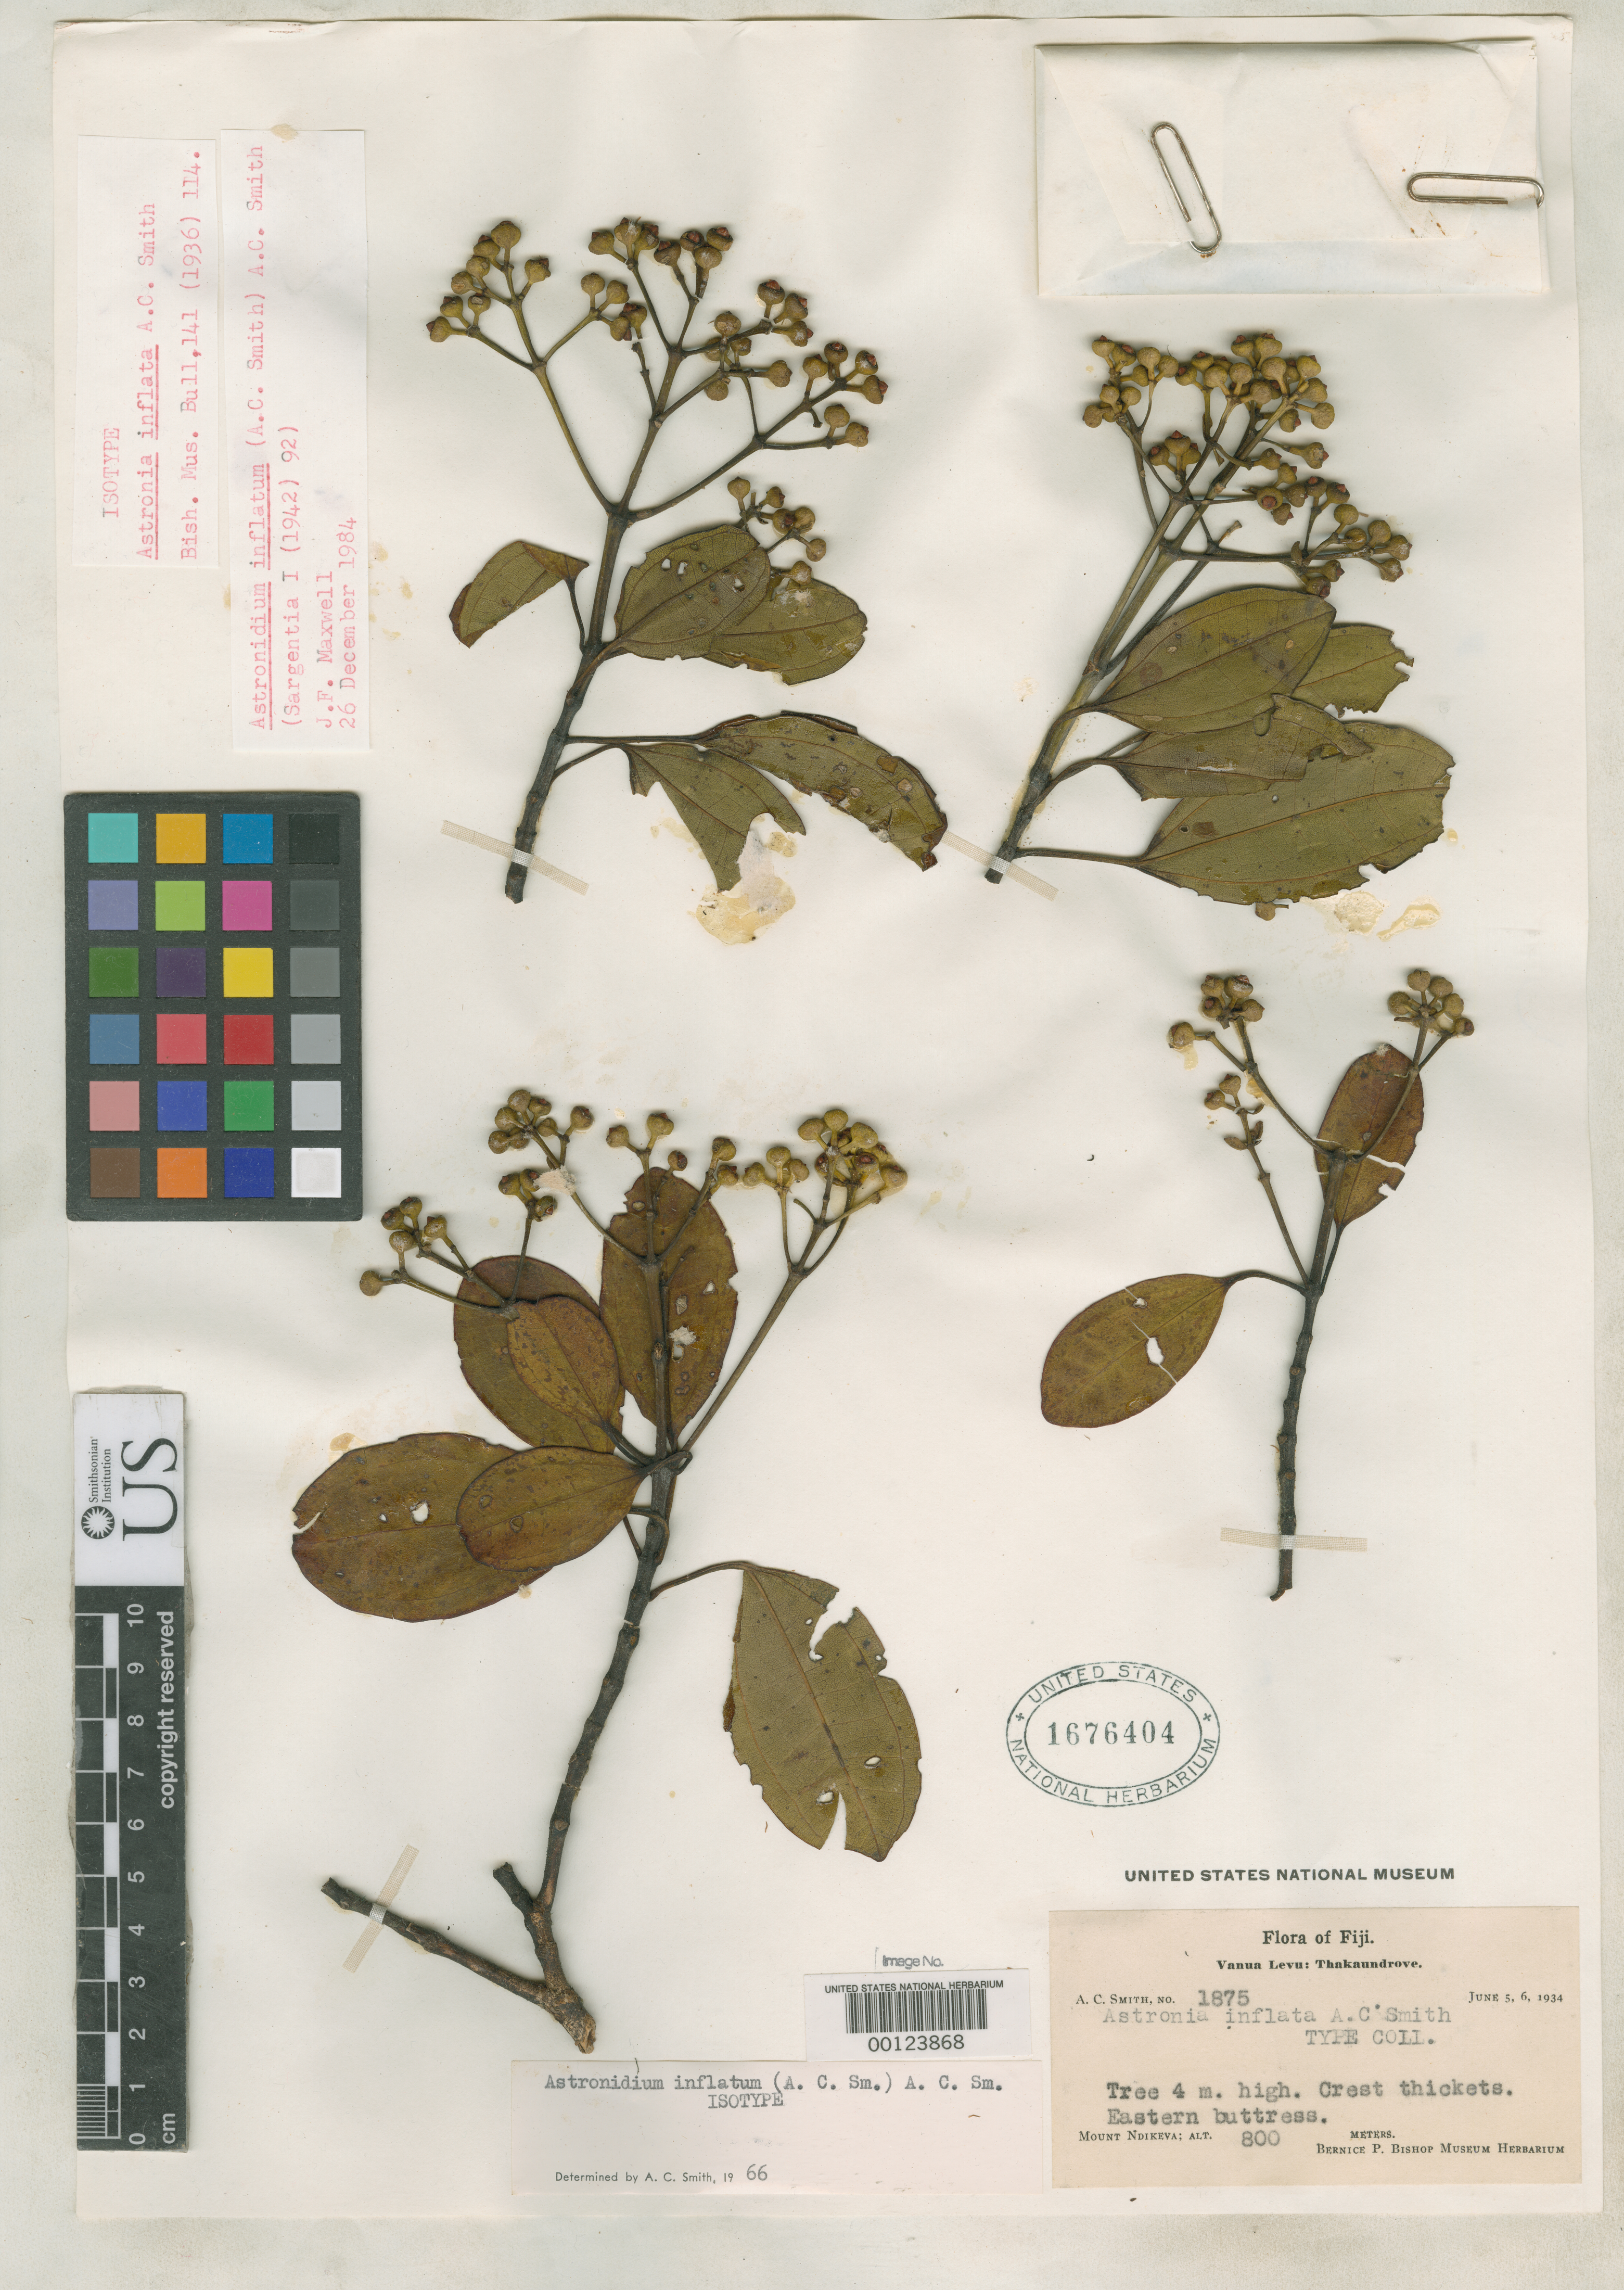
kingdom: Plantae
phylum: Tracheophyta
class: Magnoliopsida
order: Myrtales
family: Melastomataceae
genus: Astronia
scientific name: Astronia inflata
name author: A.C. Sm.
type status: Isotype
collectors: A. C. Smith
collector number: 1875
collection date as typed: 05 Jun 1934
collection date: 1934-06-05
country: Fiji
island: Vanua Levu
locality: Mt. Ndikeva, Thakaundrove. [Vanua Levu Group]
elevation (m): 800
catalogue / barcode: US 1676404